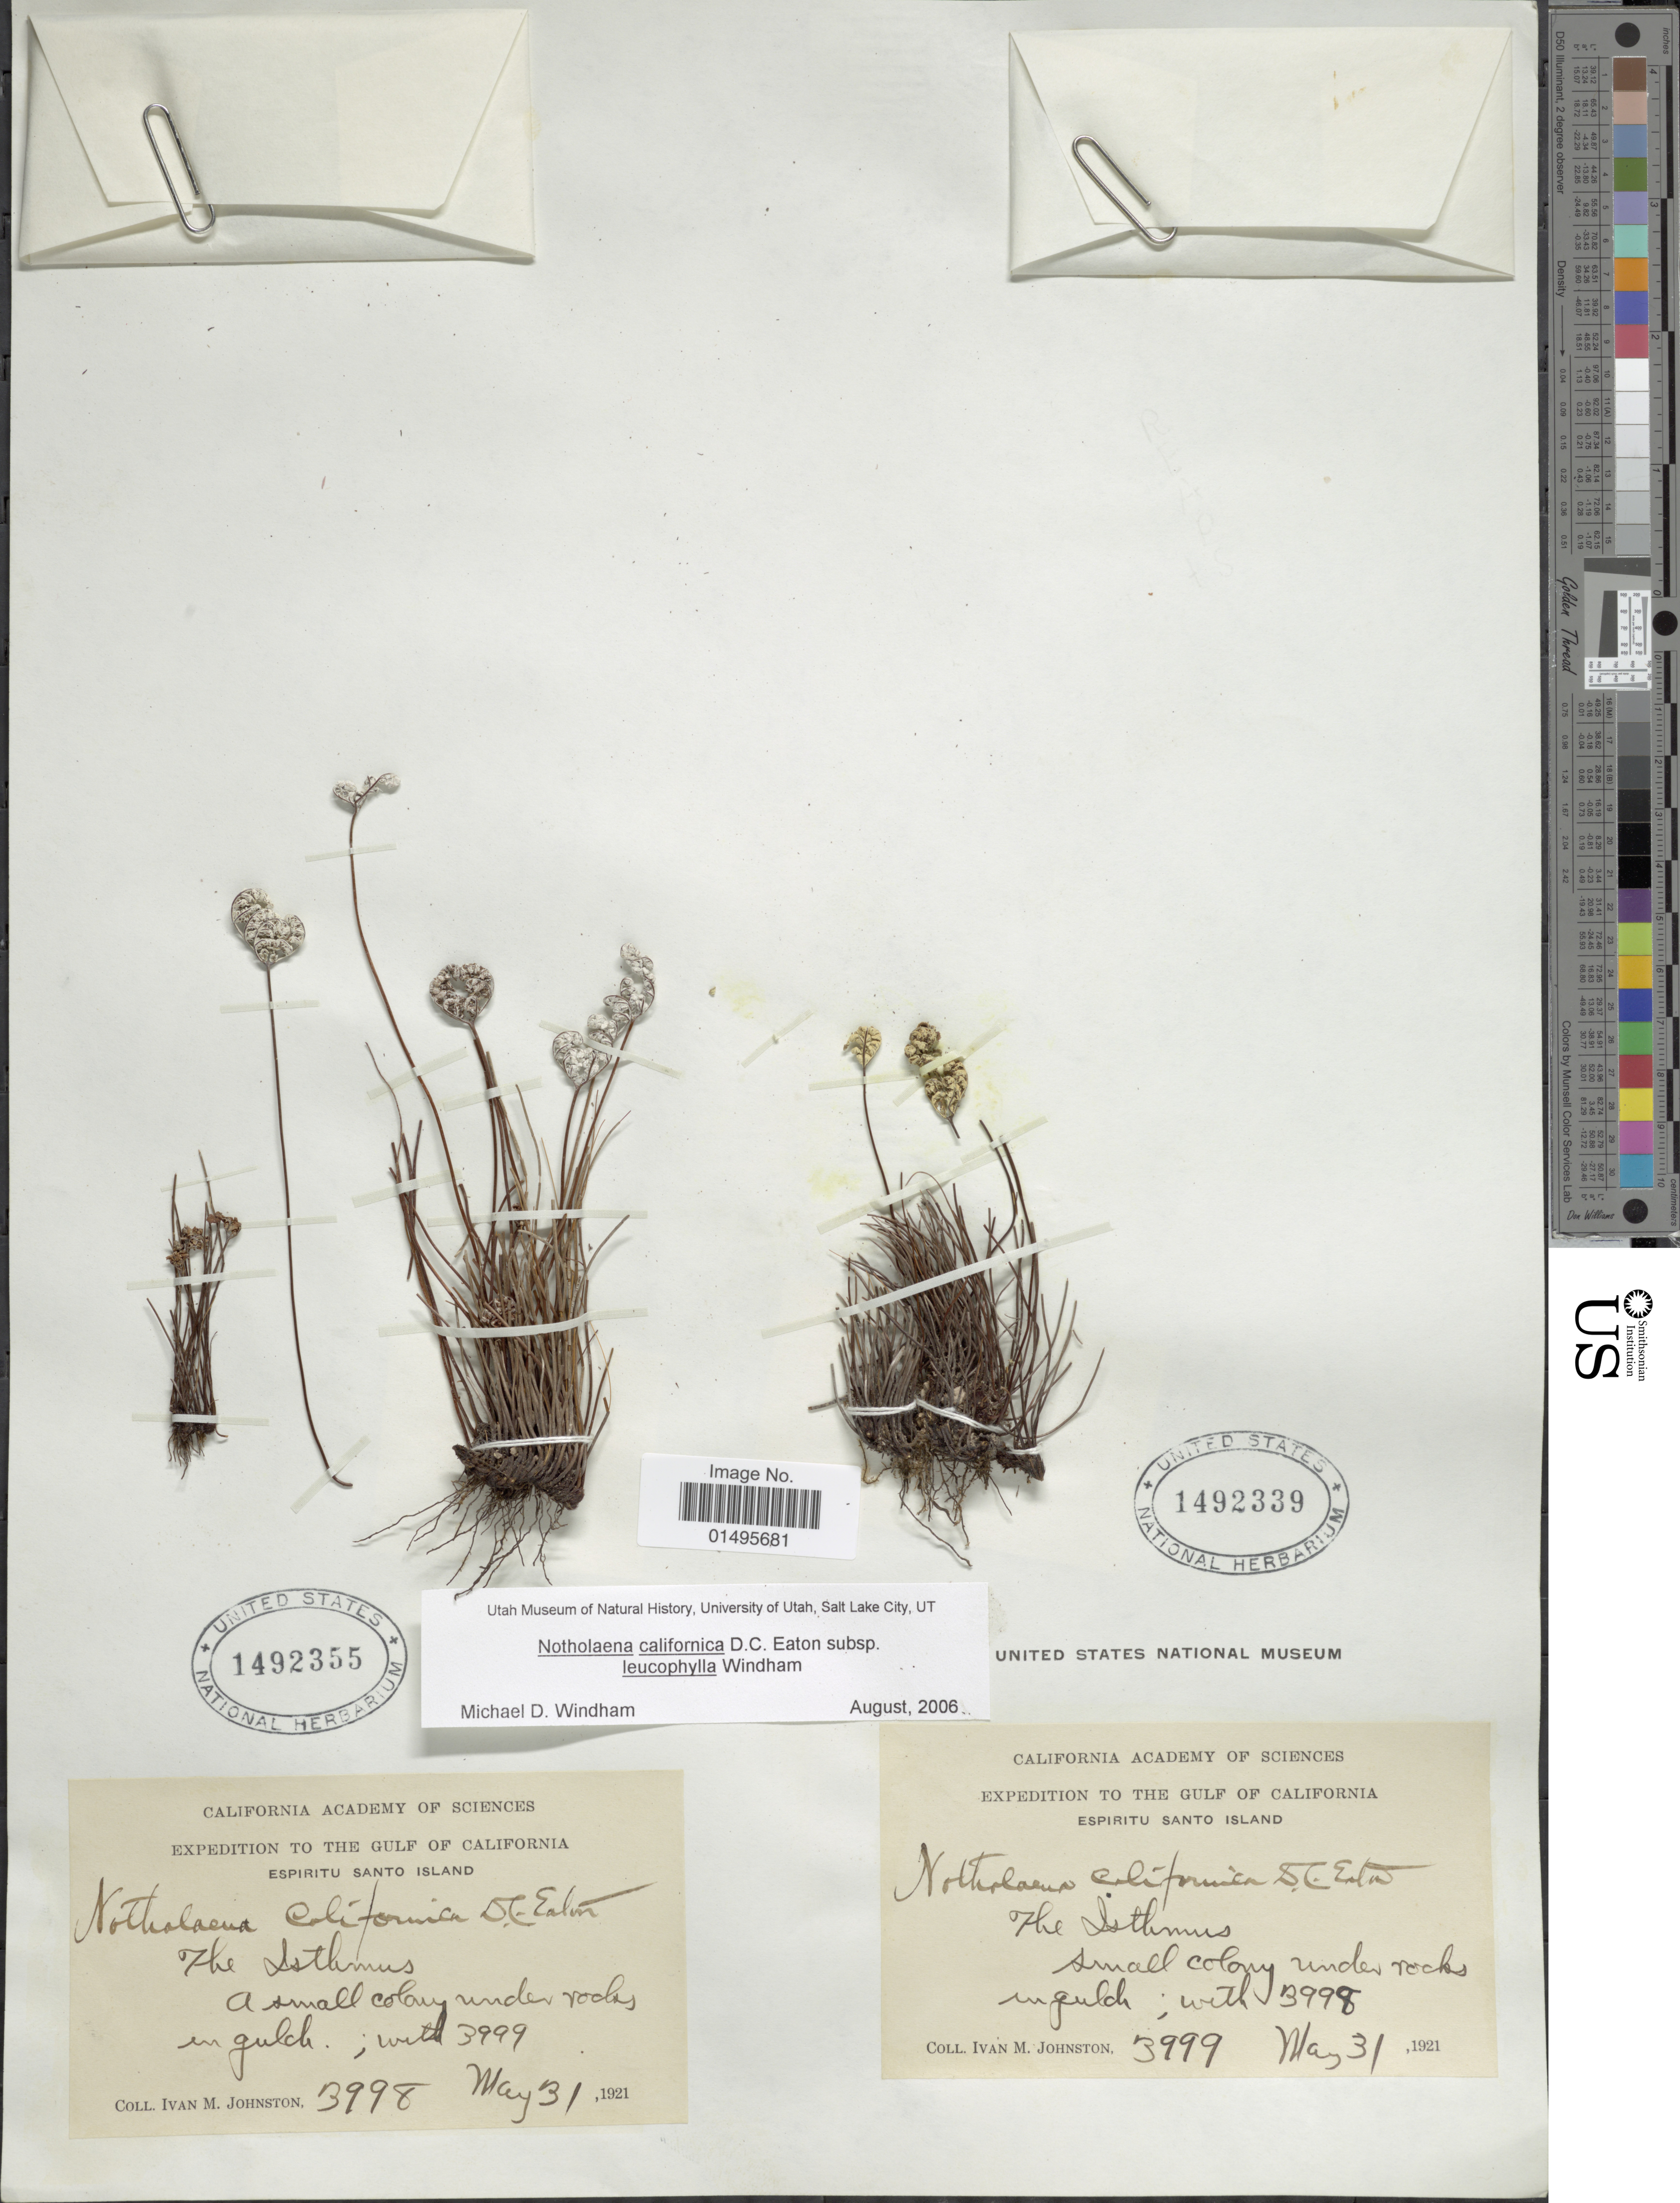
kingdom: Plantae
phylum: Tracheophyta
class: Polypodiopsida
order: Polypodiales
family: Pteridaceae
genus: Notholaena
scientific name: Notholaena californica subsp. leucophylla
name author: Windham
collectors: I.M. Johnston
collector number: B999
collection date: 1921-05-31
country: Vanuatu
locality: The Gulf of California, Espiritu Santo Island, The Istkmus, small colony under rocks ungulck [interpreted]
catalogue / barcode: US 1492339-2